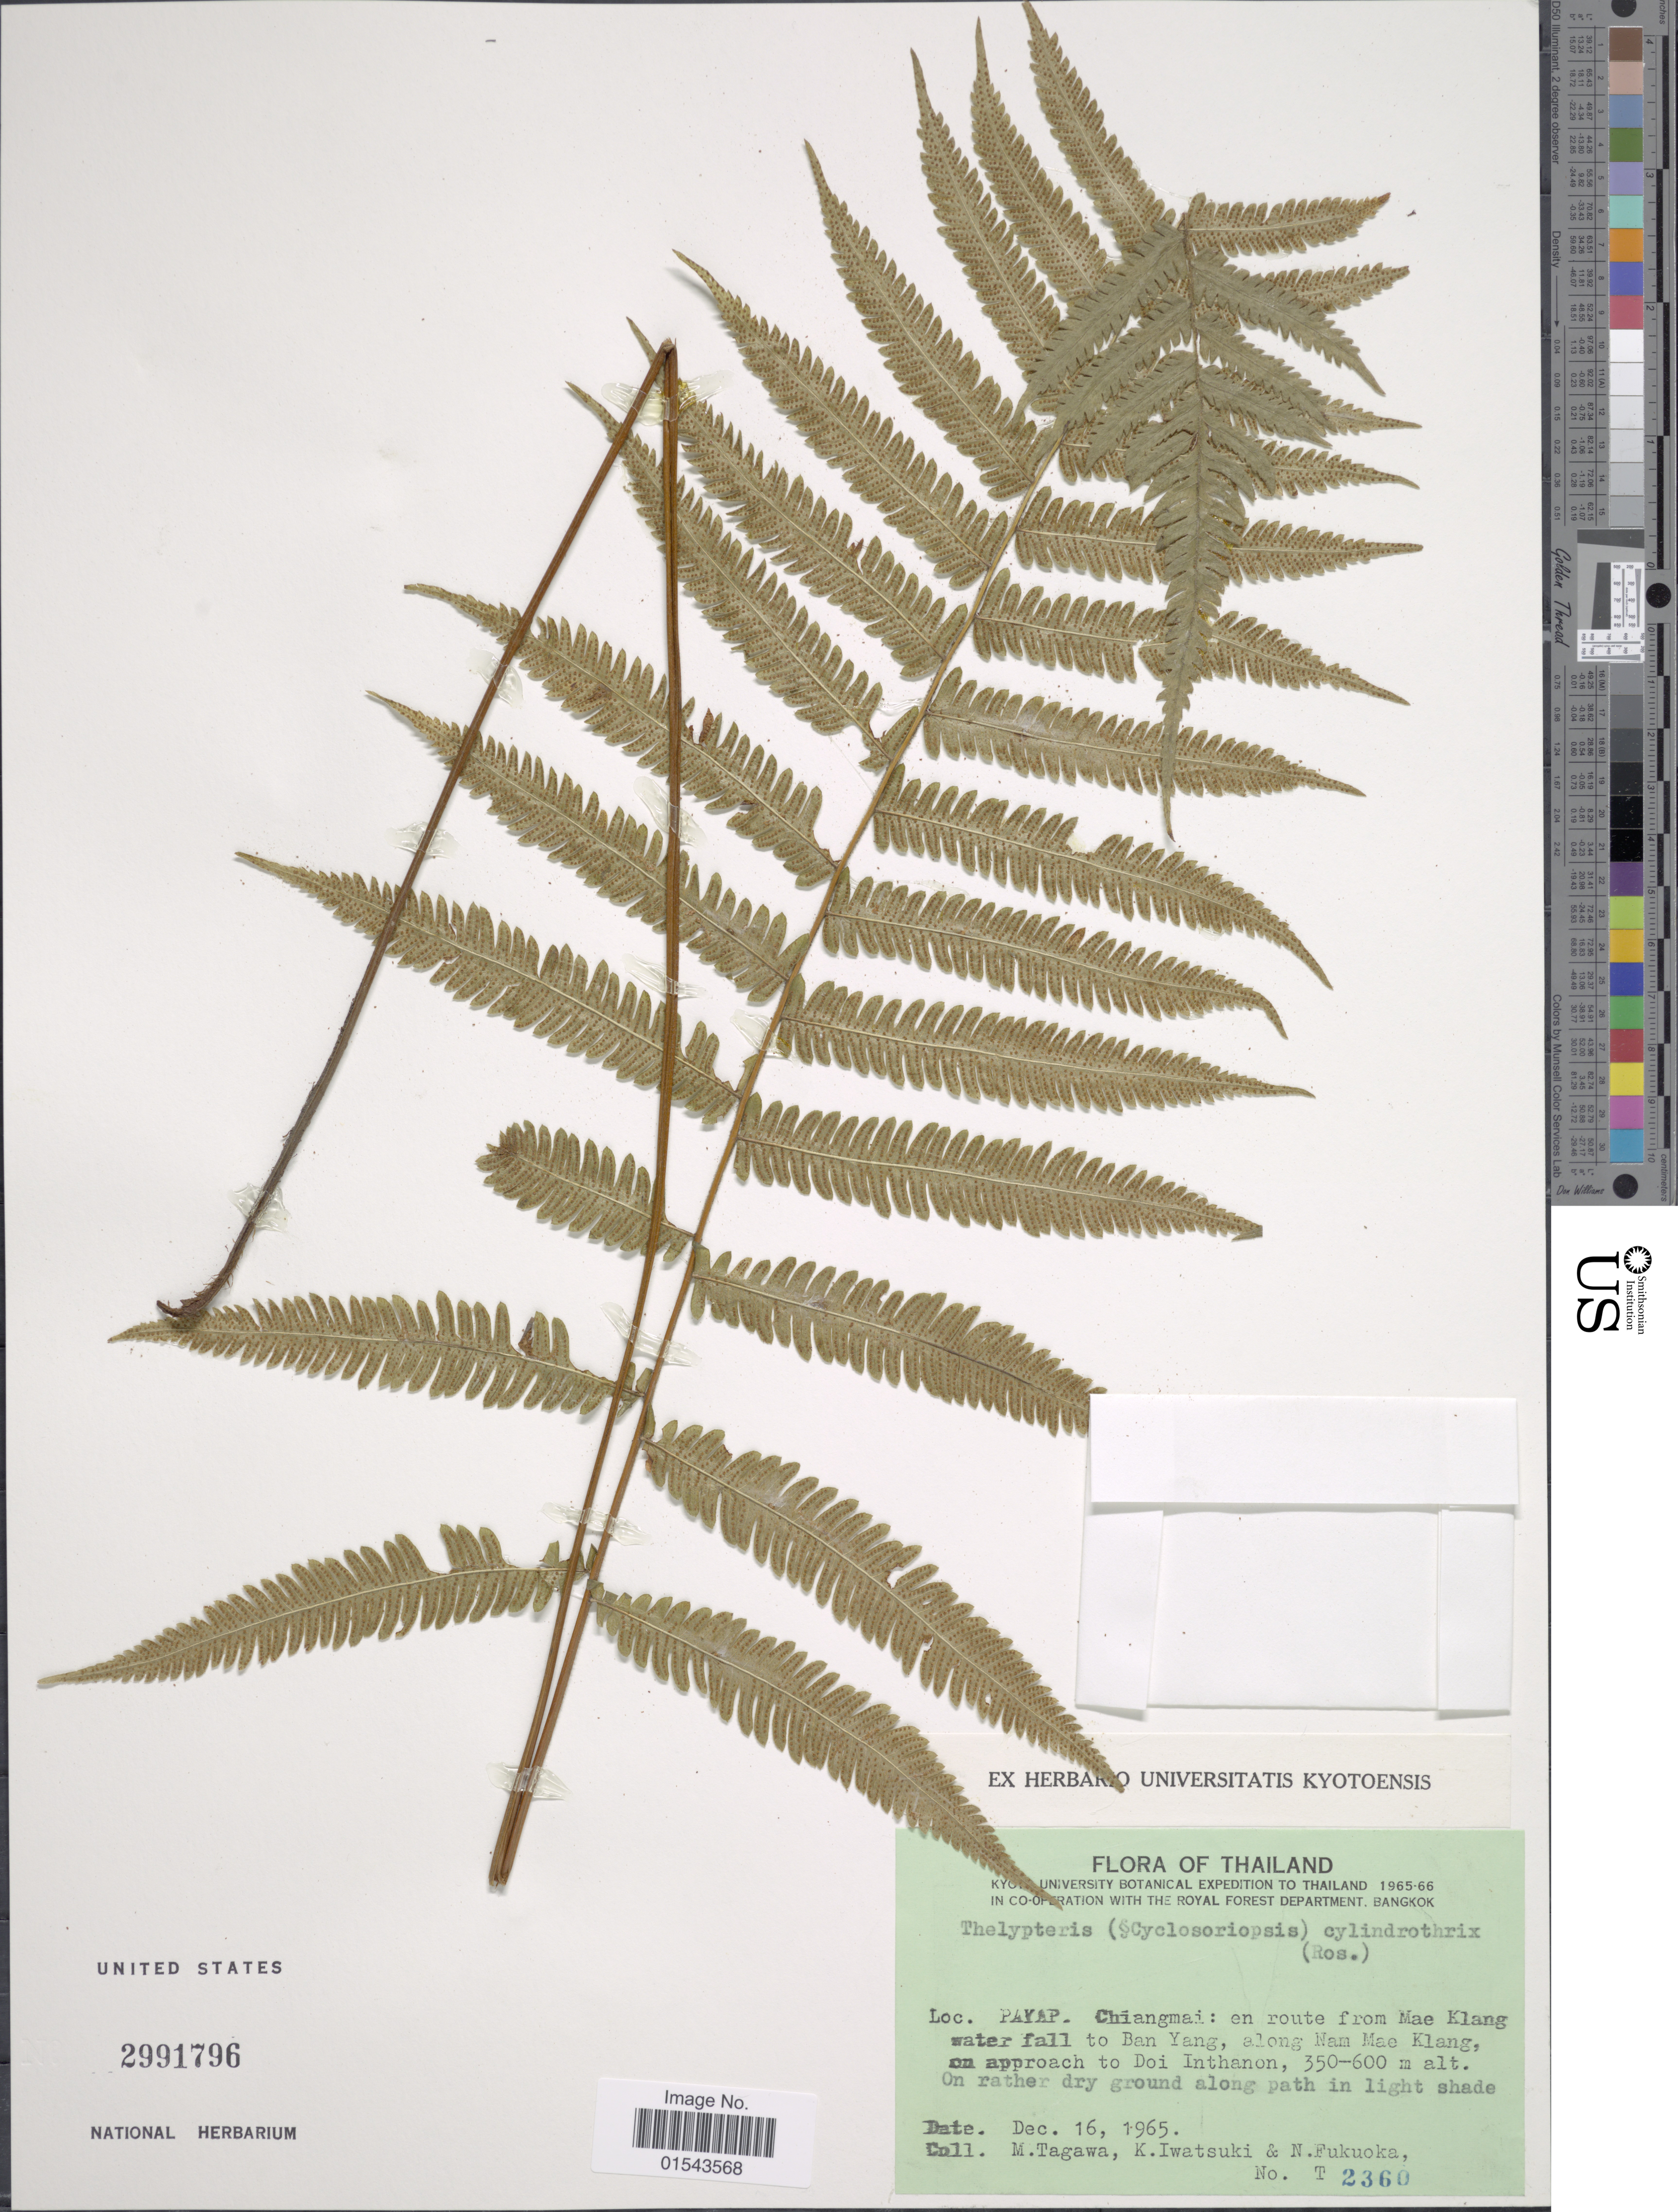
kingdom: Plantae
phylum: Tracheophyta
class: Polypodiopsida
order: Polypodiales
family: Thelypteridaceae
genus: Christella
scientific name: Christella clarkei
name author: (Bedd.) Holttum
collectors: M. Kitagawa, K. Iwatsuki & N. Fukuoka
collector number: T 2360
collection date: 1965-12-16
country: Thailand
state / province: Chiang Mai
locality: Payap. Chiangmai: en route from Mae Klang water fall to Ban Yang, along Mam Mae Klang, on approach to Doi Intha;non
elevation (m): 350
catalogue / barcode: US 2991796